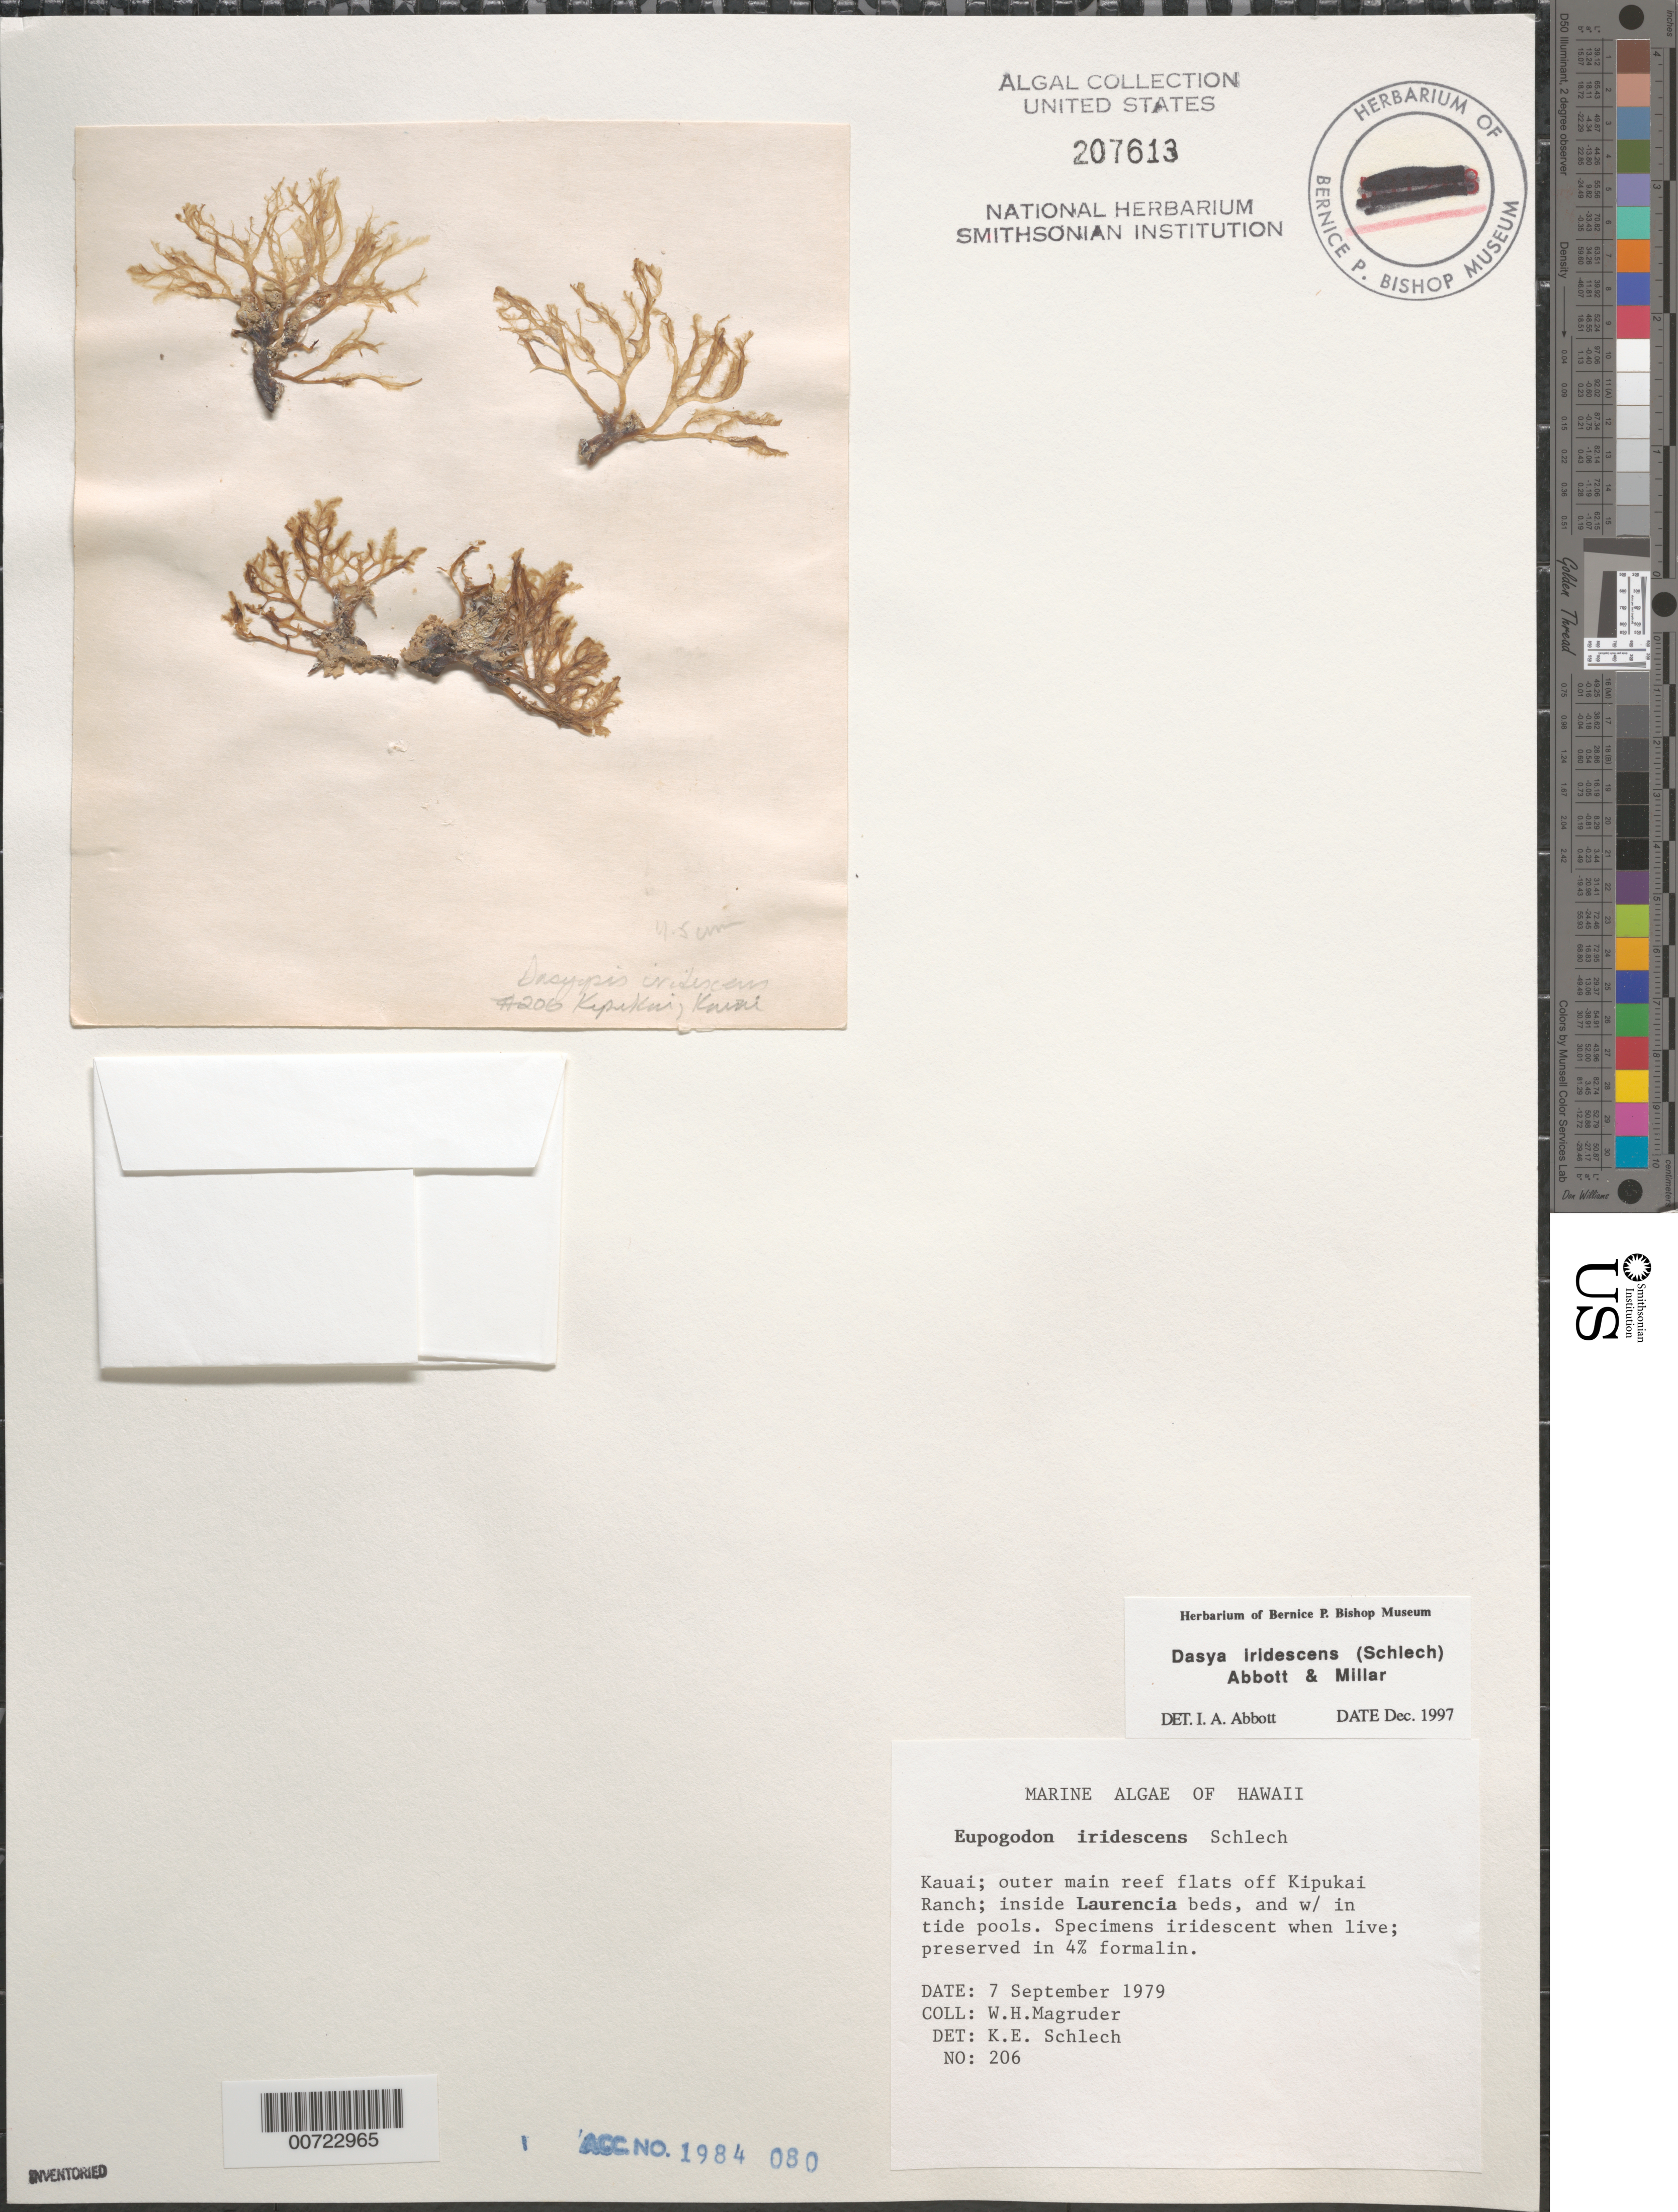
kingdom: Plantae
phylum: Rhodophyta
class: Florideophyceae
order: Ceramiales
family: Dasyaceae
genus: Dasya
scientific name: Dasya iridescens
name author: (Schlech) A.J.K. Millar & I.A. Abbott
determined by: Abbott, Isabella A.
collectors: W. Magruder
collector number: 206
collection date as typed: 07 Sep 1979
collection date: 1979-09-07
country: United States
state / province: Hawaii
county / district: Kauai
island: Kaua'i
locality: Off Kipukai Ranch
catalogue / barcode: US 207613